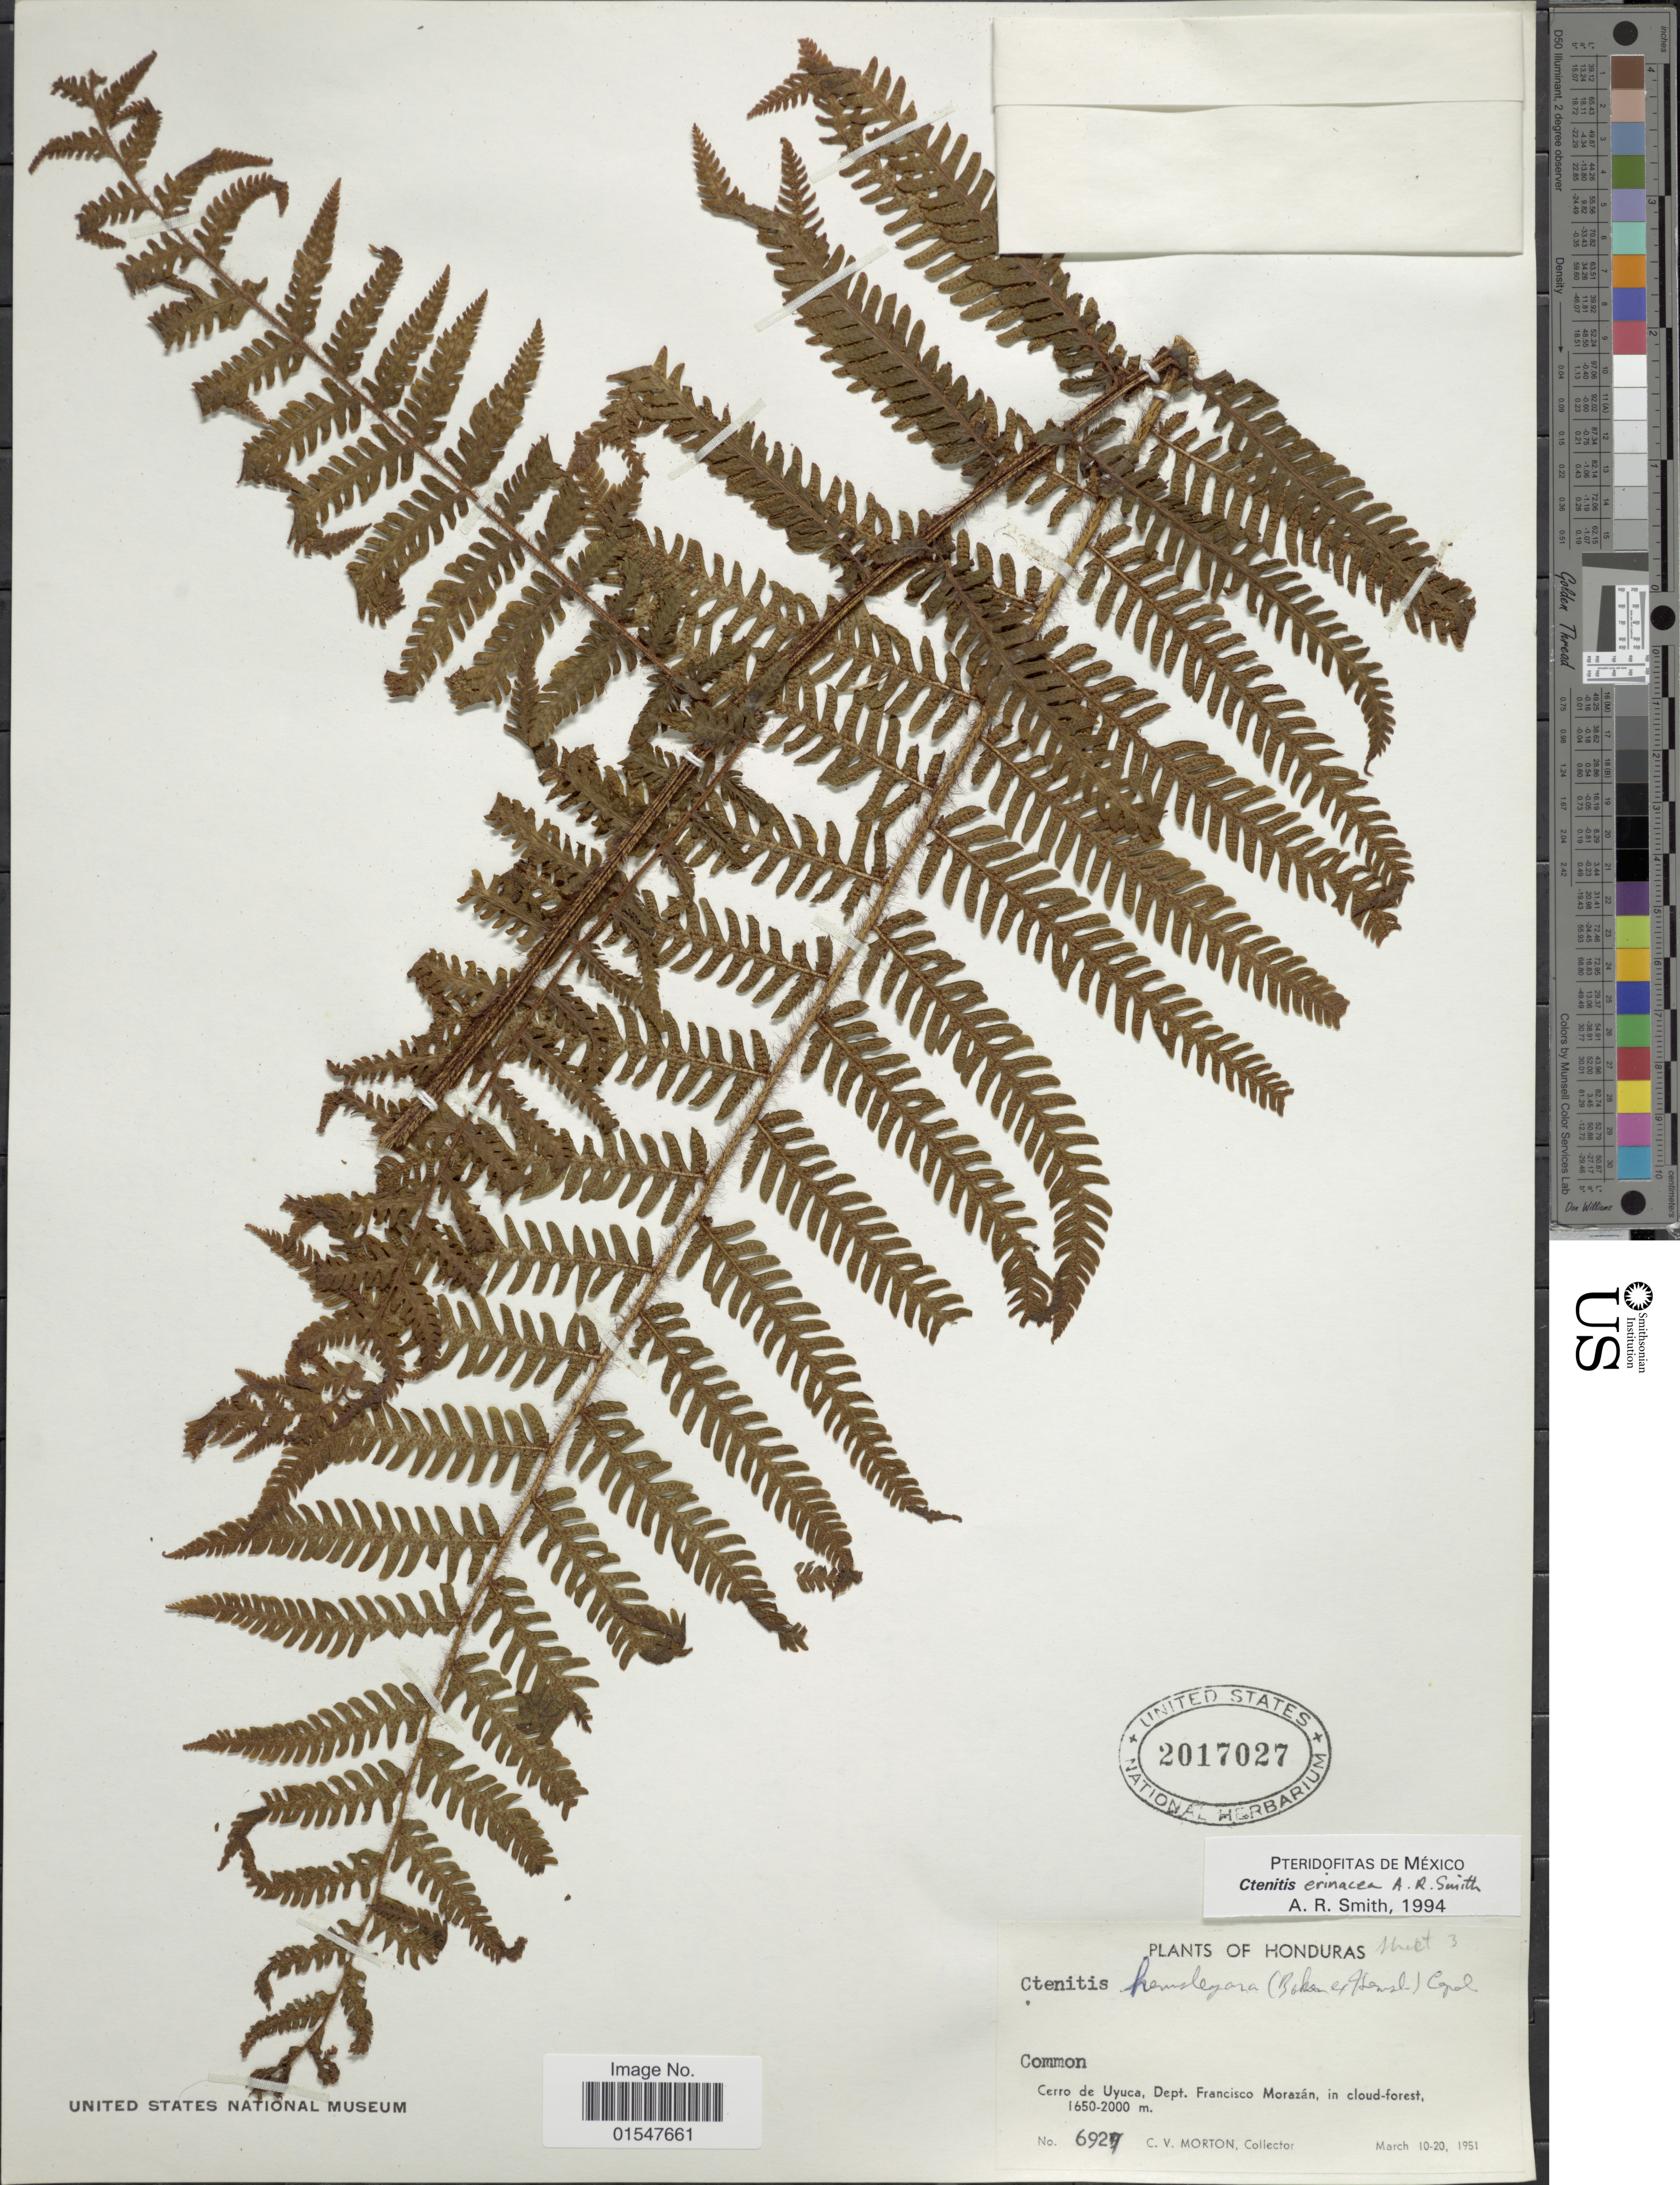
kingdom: Plantae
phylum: Tracheophyta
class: Polypodiopsida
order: Polypodiales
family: Dryopteridaceae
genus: Ctenitis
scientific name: Ctenitis erinacea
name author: A.R. Sm.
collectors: C. V. Morton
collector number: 6927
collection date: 1951-03-10/1951-03-20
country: Honduras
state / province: Fco. Morazán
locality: Cerro de Yuca, Dept. Francisco Morazan.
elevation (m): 1650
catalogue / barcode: US 2017027